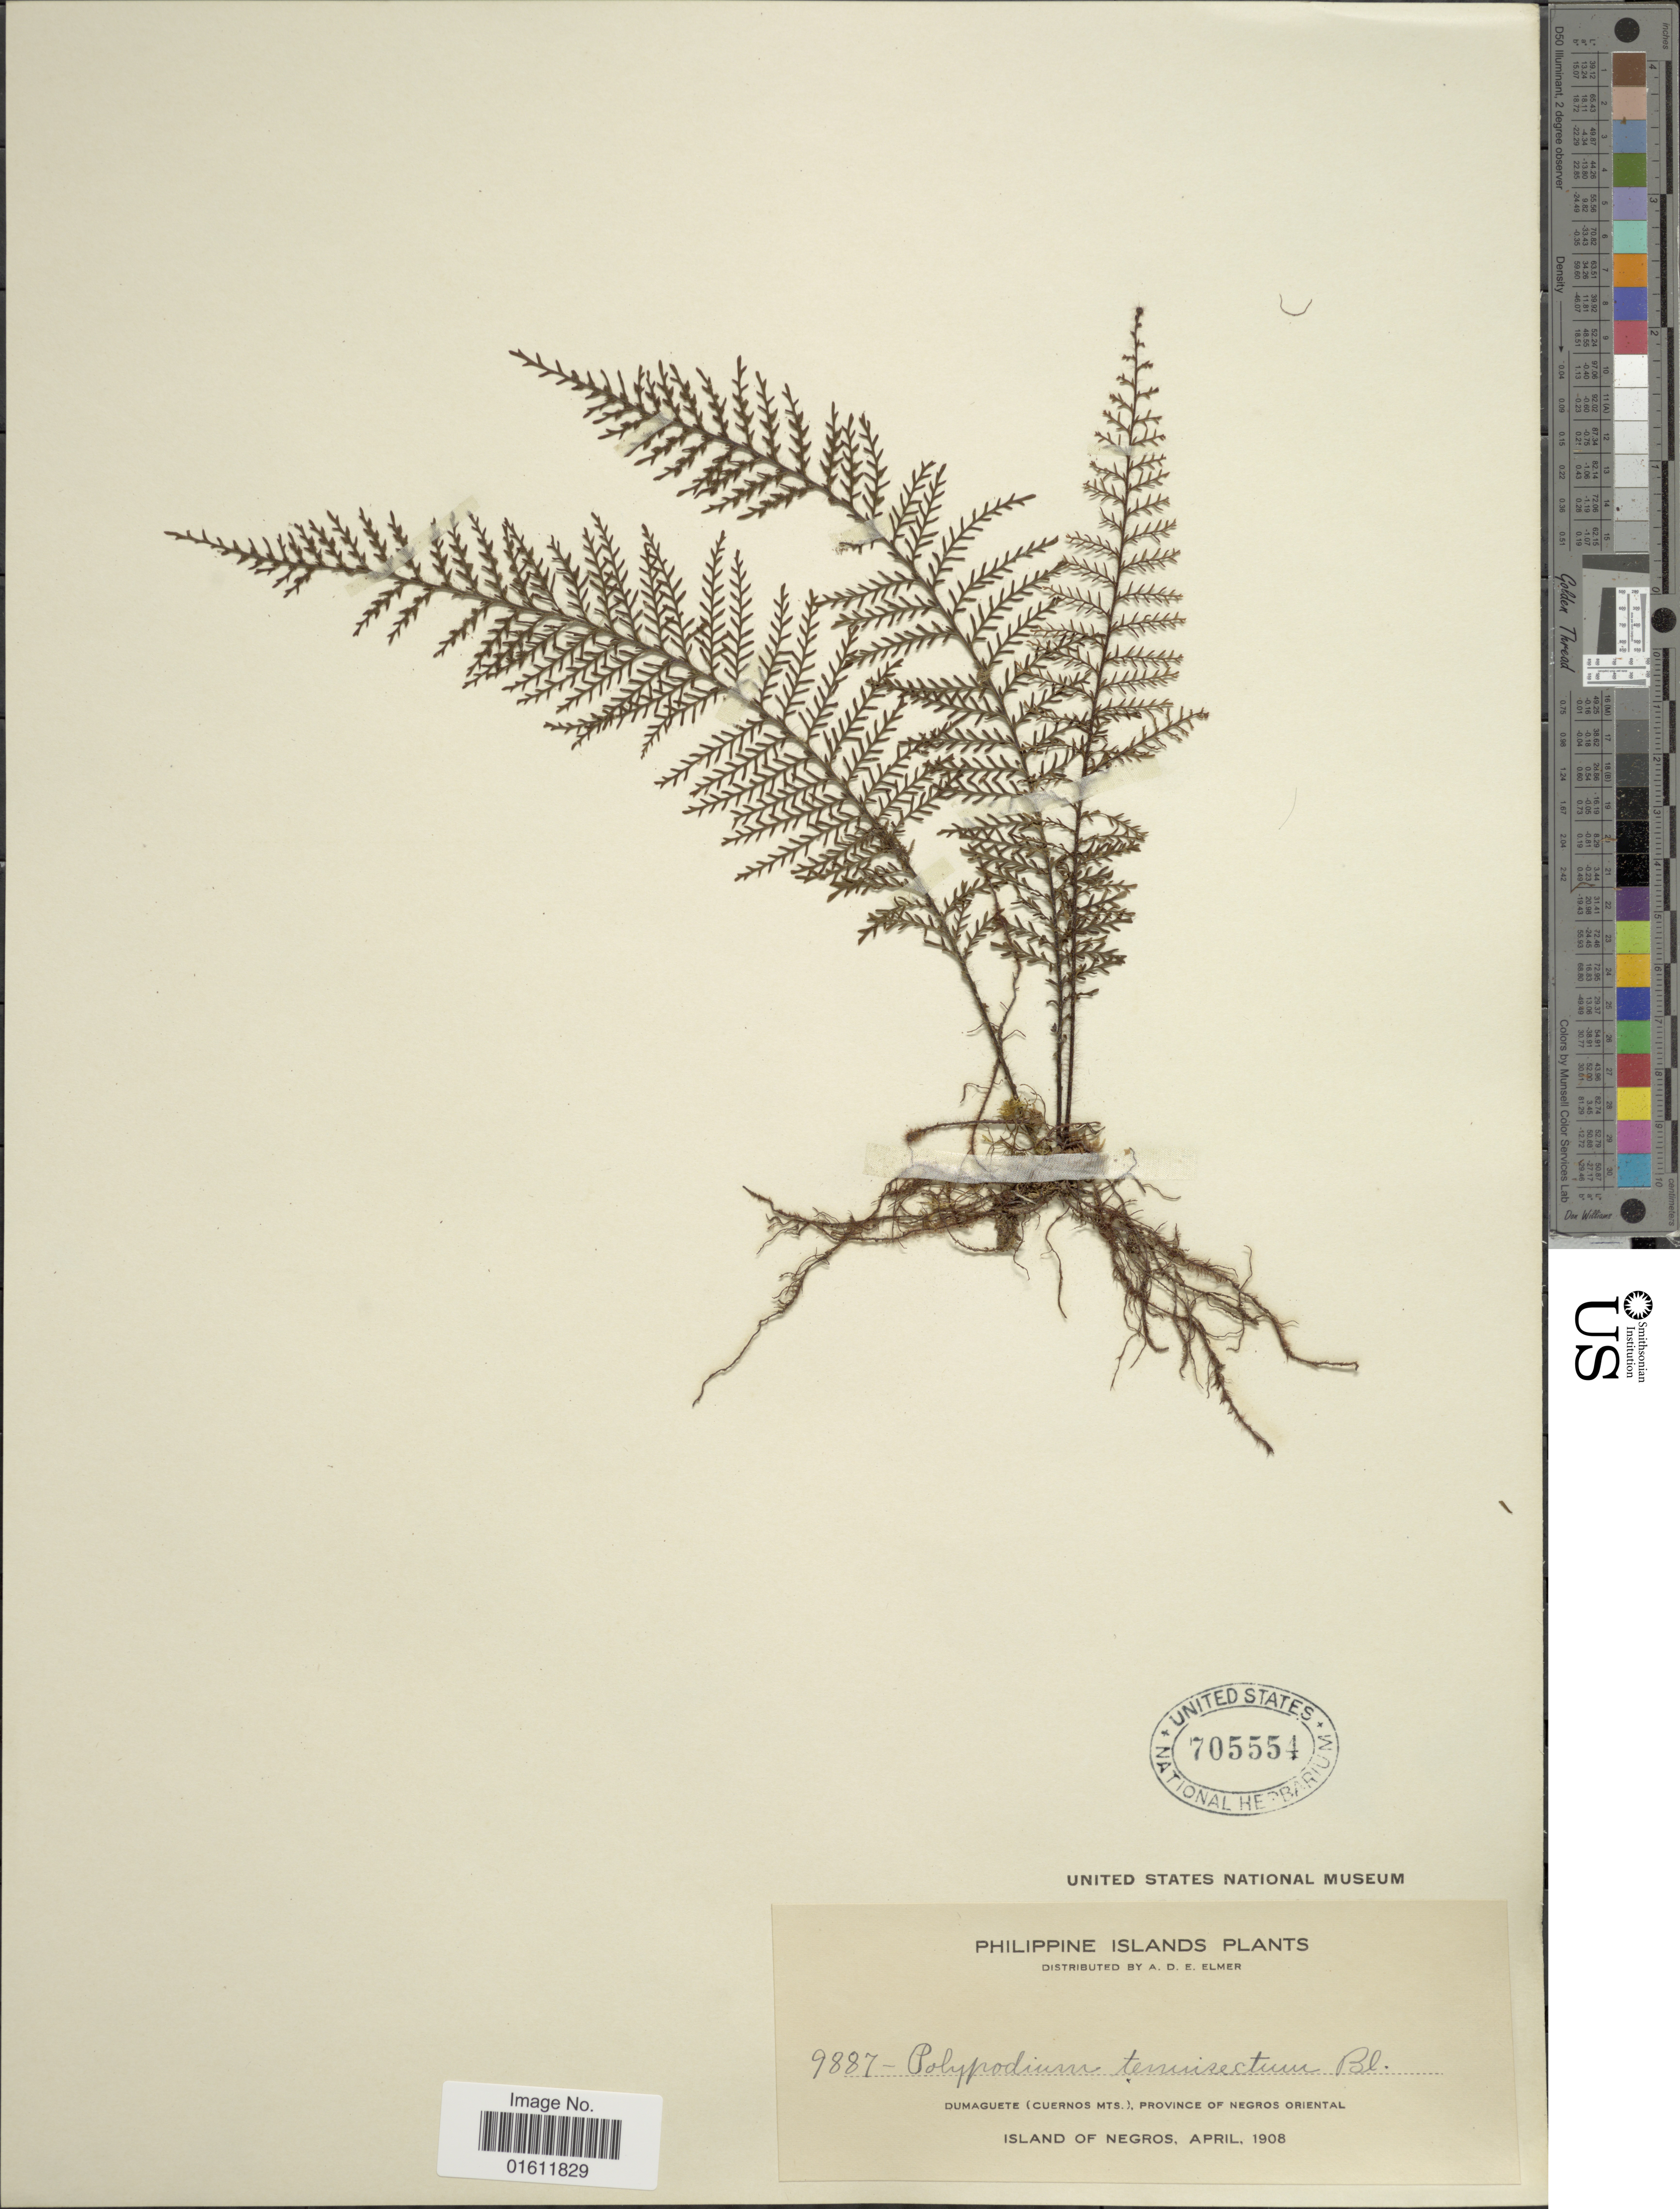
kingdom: Plantae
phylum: Tracheophyta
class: Polypodiopsida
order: Polypodiales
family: Polypodiaceae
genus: Themelium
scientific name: Themelium tenuisectum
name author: (Blume) Parris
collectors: A. D. E. Elmer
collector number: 9887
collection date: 1908-04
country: Philippines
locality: Dumaguete (Cuernos Mts.), Province of Negros Oriental, Island of Negros.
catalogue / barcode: US 705554